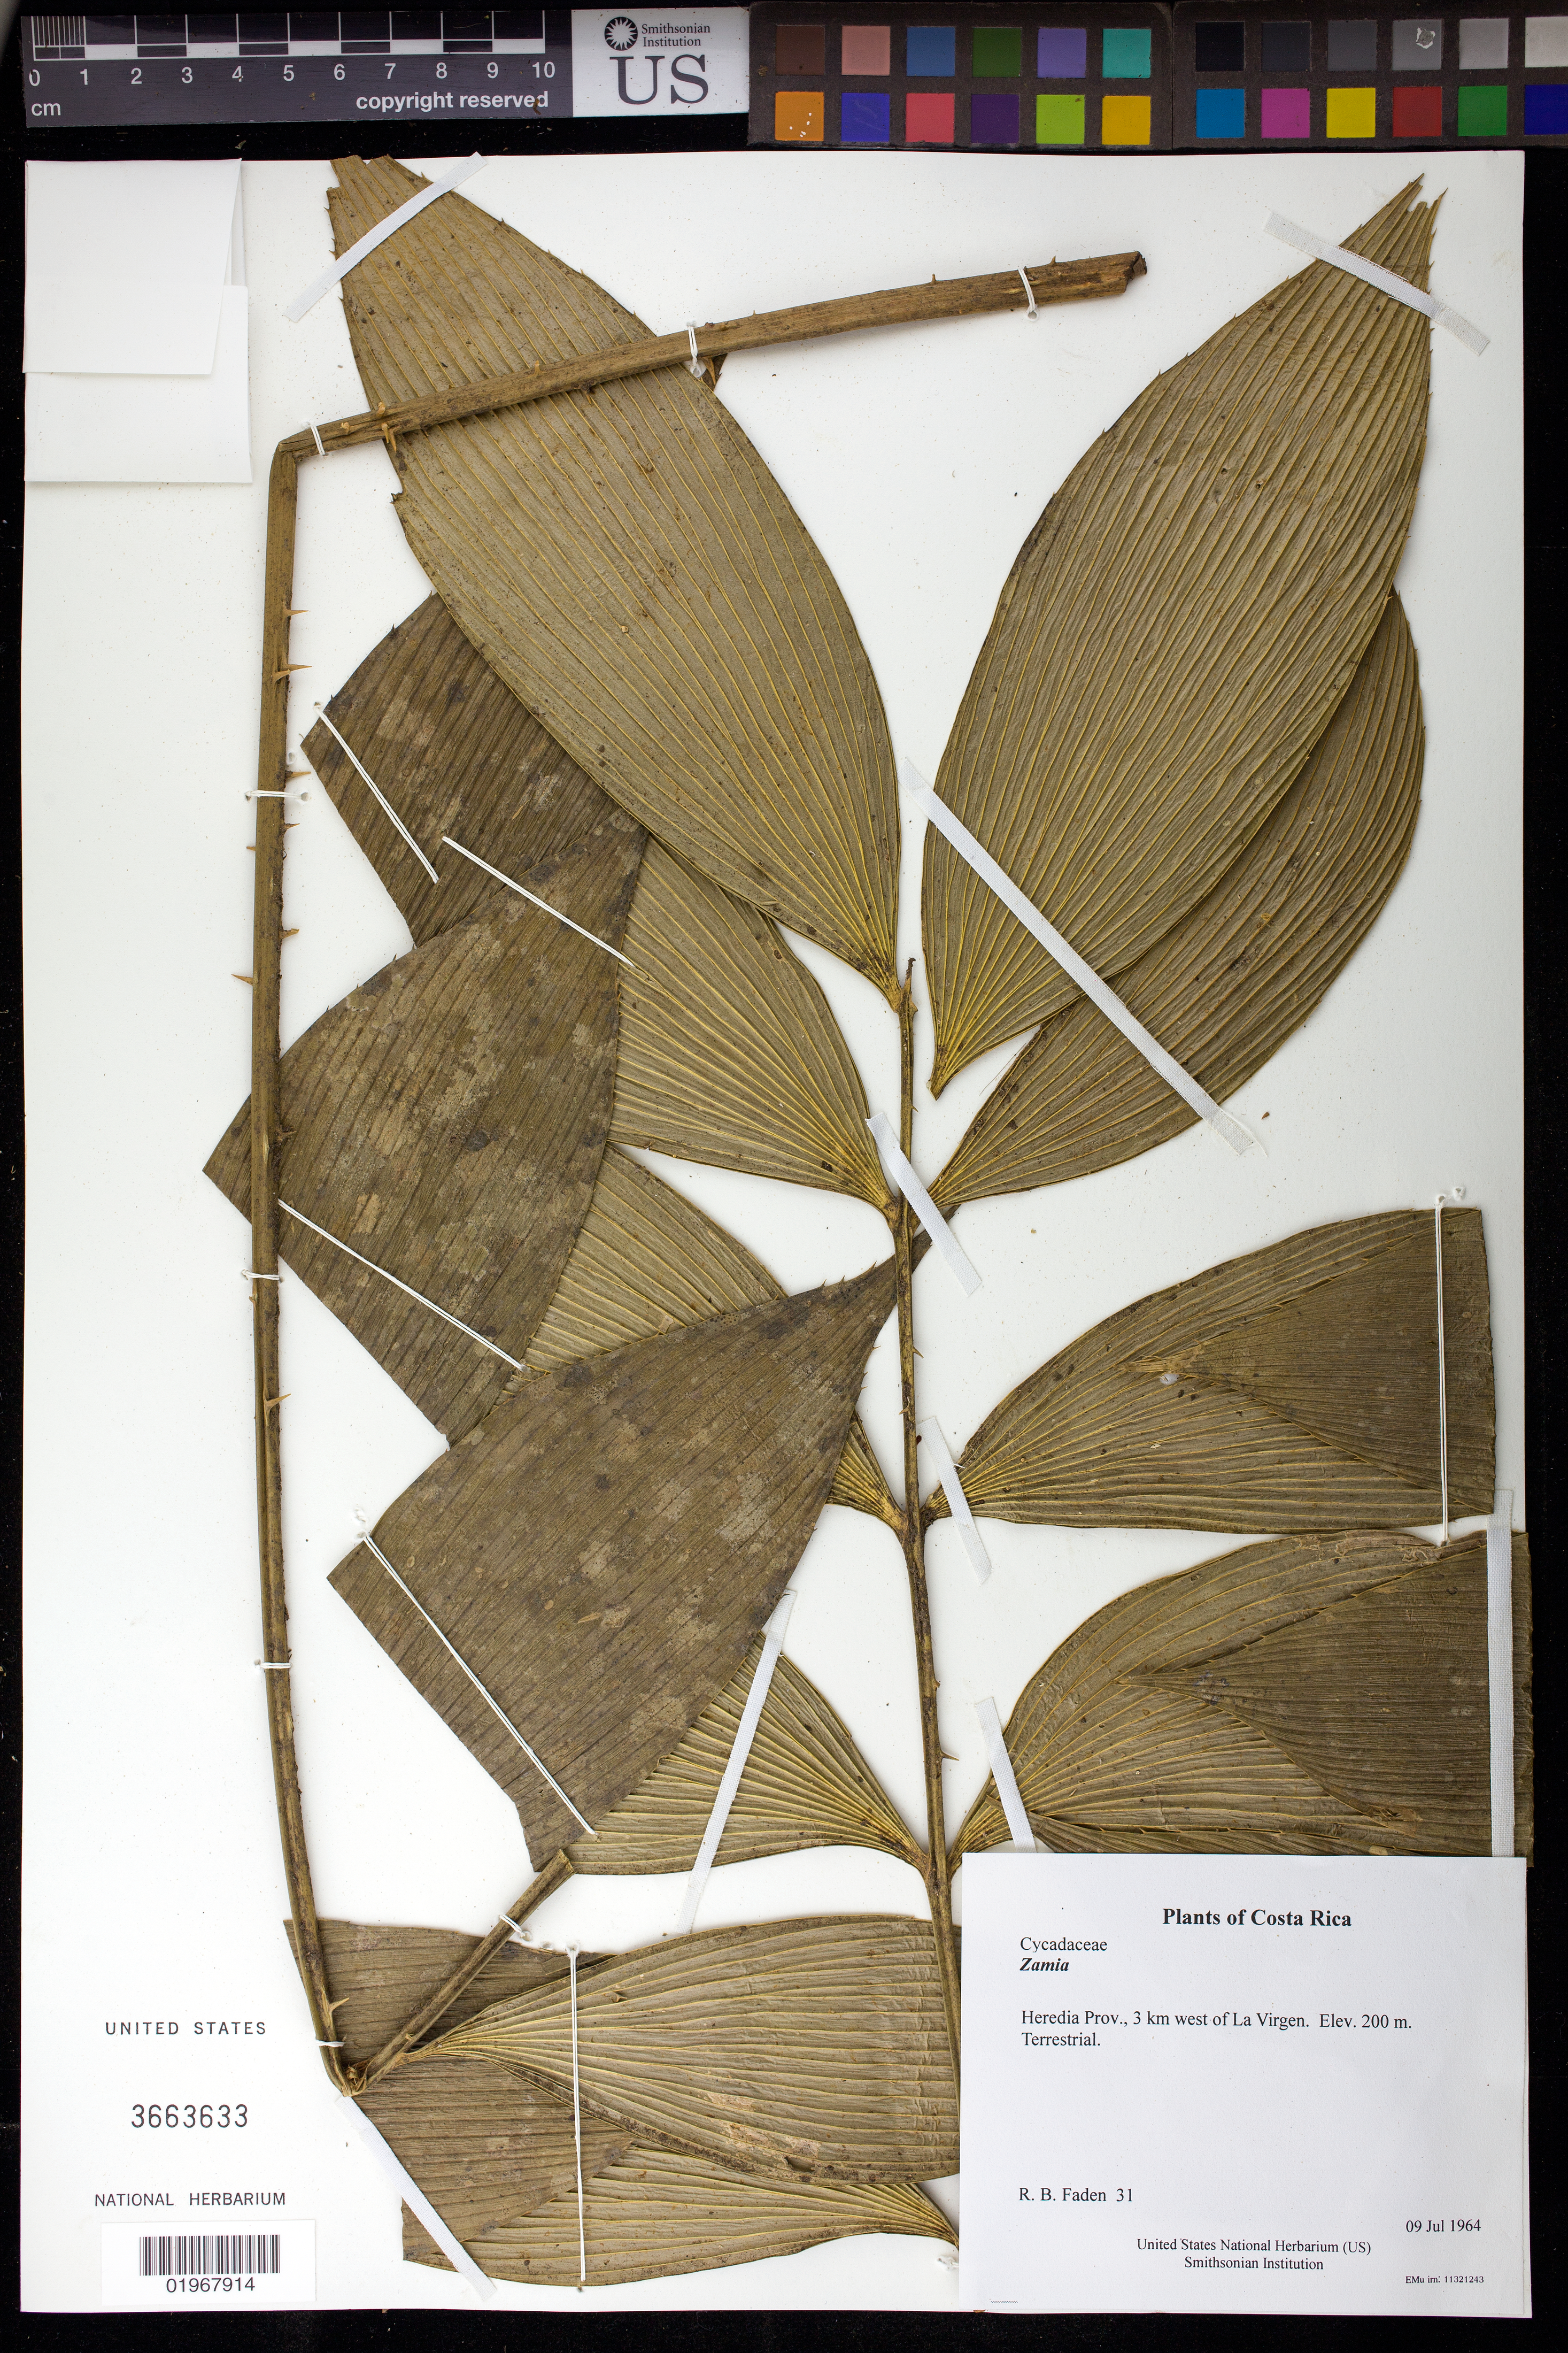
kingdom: Plantae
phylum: Tracheophyta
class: Cycadopsida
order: Cycadales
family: Zamiaceae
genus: Zamia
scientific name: Zamia sp.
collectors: R. B. Faden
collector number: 31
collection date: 1964-07-09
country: Costa Rica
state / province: Heredia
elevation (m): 200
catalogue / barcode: US 3663633